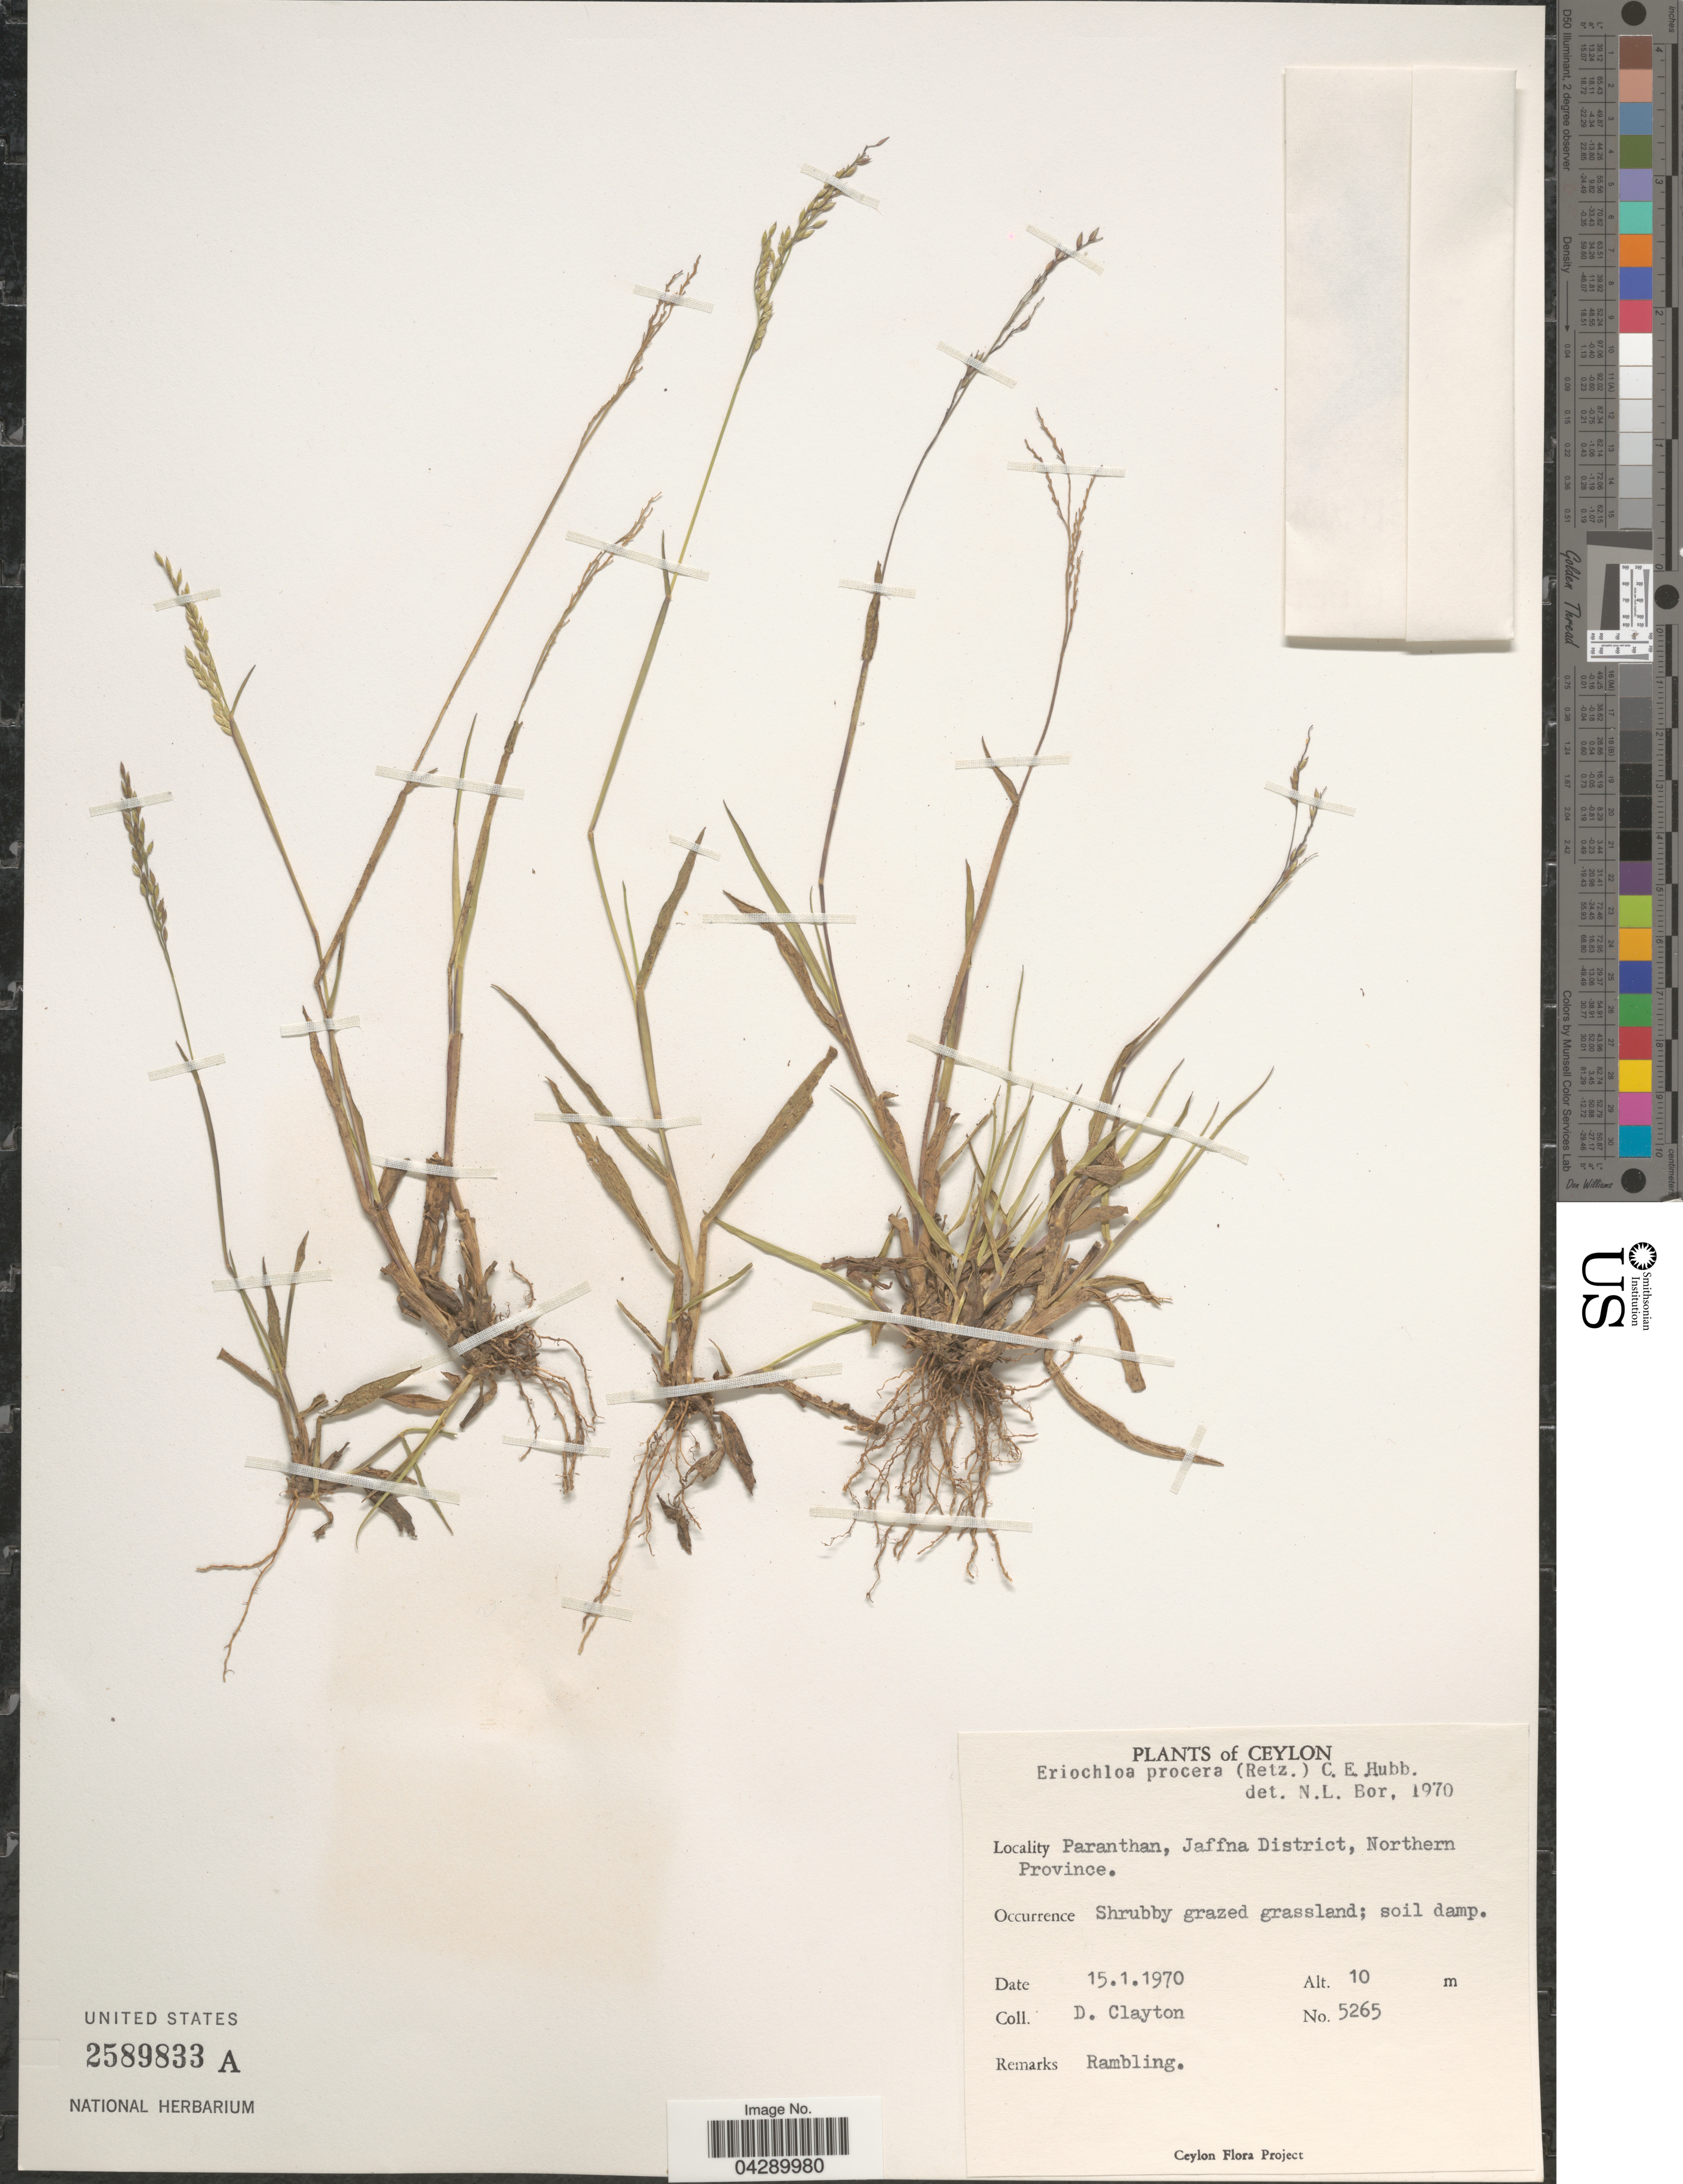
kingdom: Plantae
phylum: Tracheophyta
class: Liliopsida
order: Poales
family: Poaceae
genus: Eriochloa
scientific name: Eriochloa procera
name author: (Retz.) C.E. Hubb.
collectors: D. Clayton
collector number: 5265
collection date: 1970-01-15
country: Sri Lanka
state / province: Northern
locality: Ceylon. Paranthan, Jaffna District.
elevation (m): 10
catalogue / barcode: US 2589833A